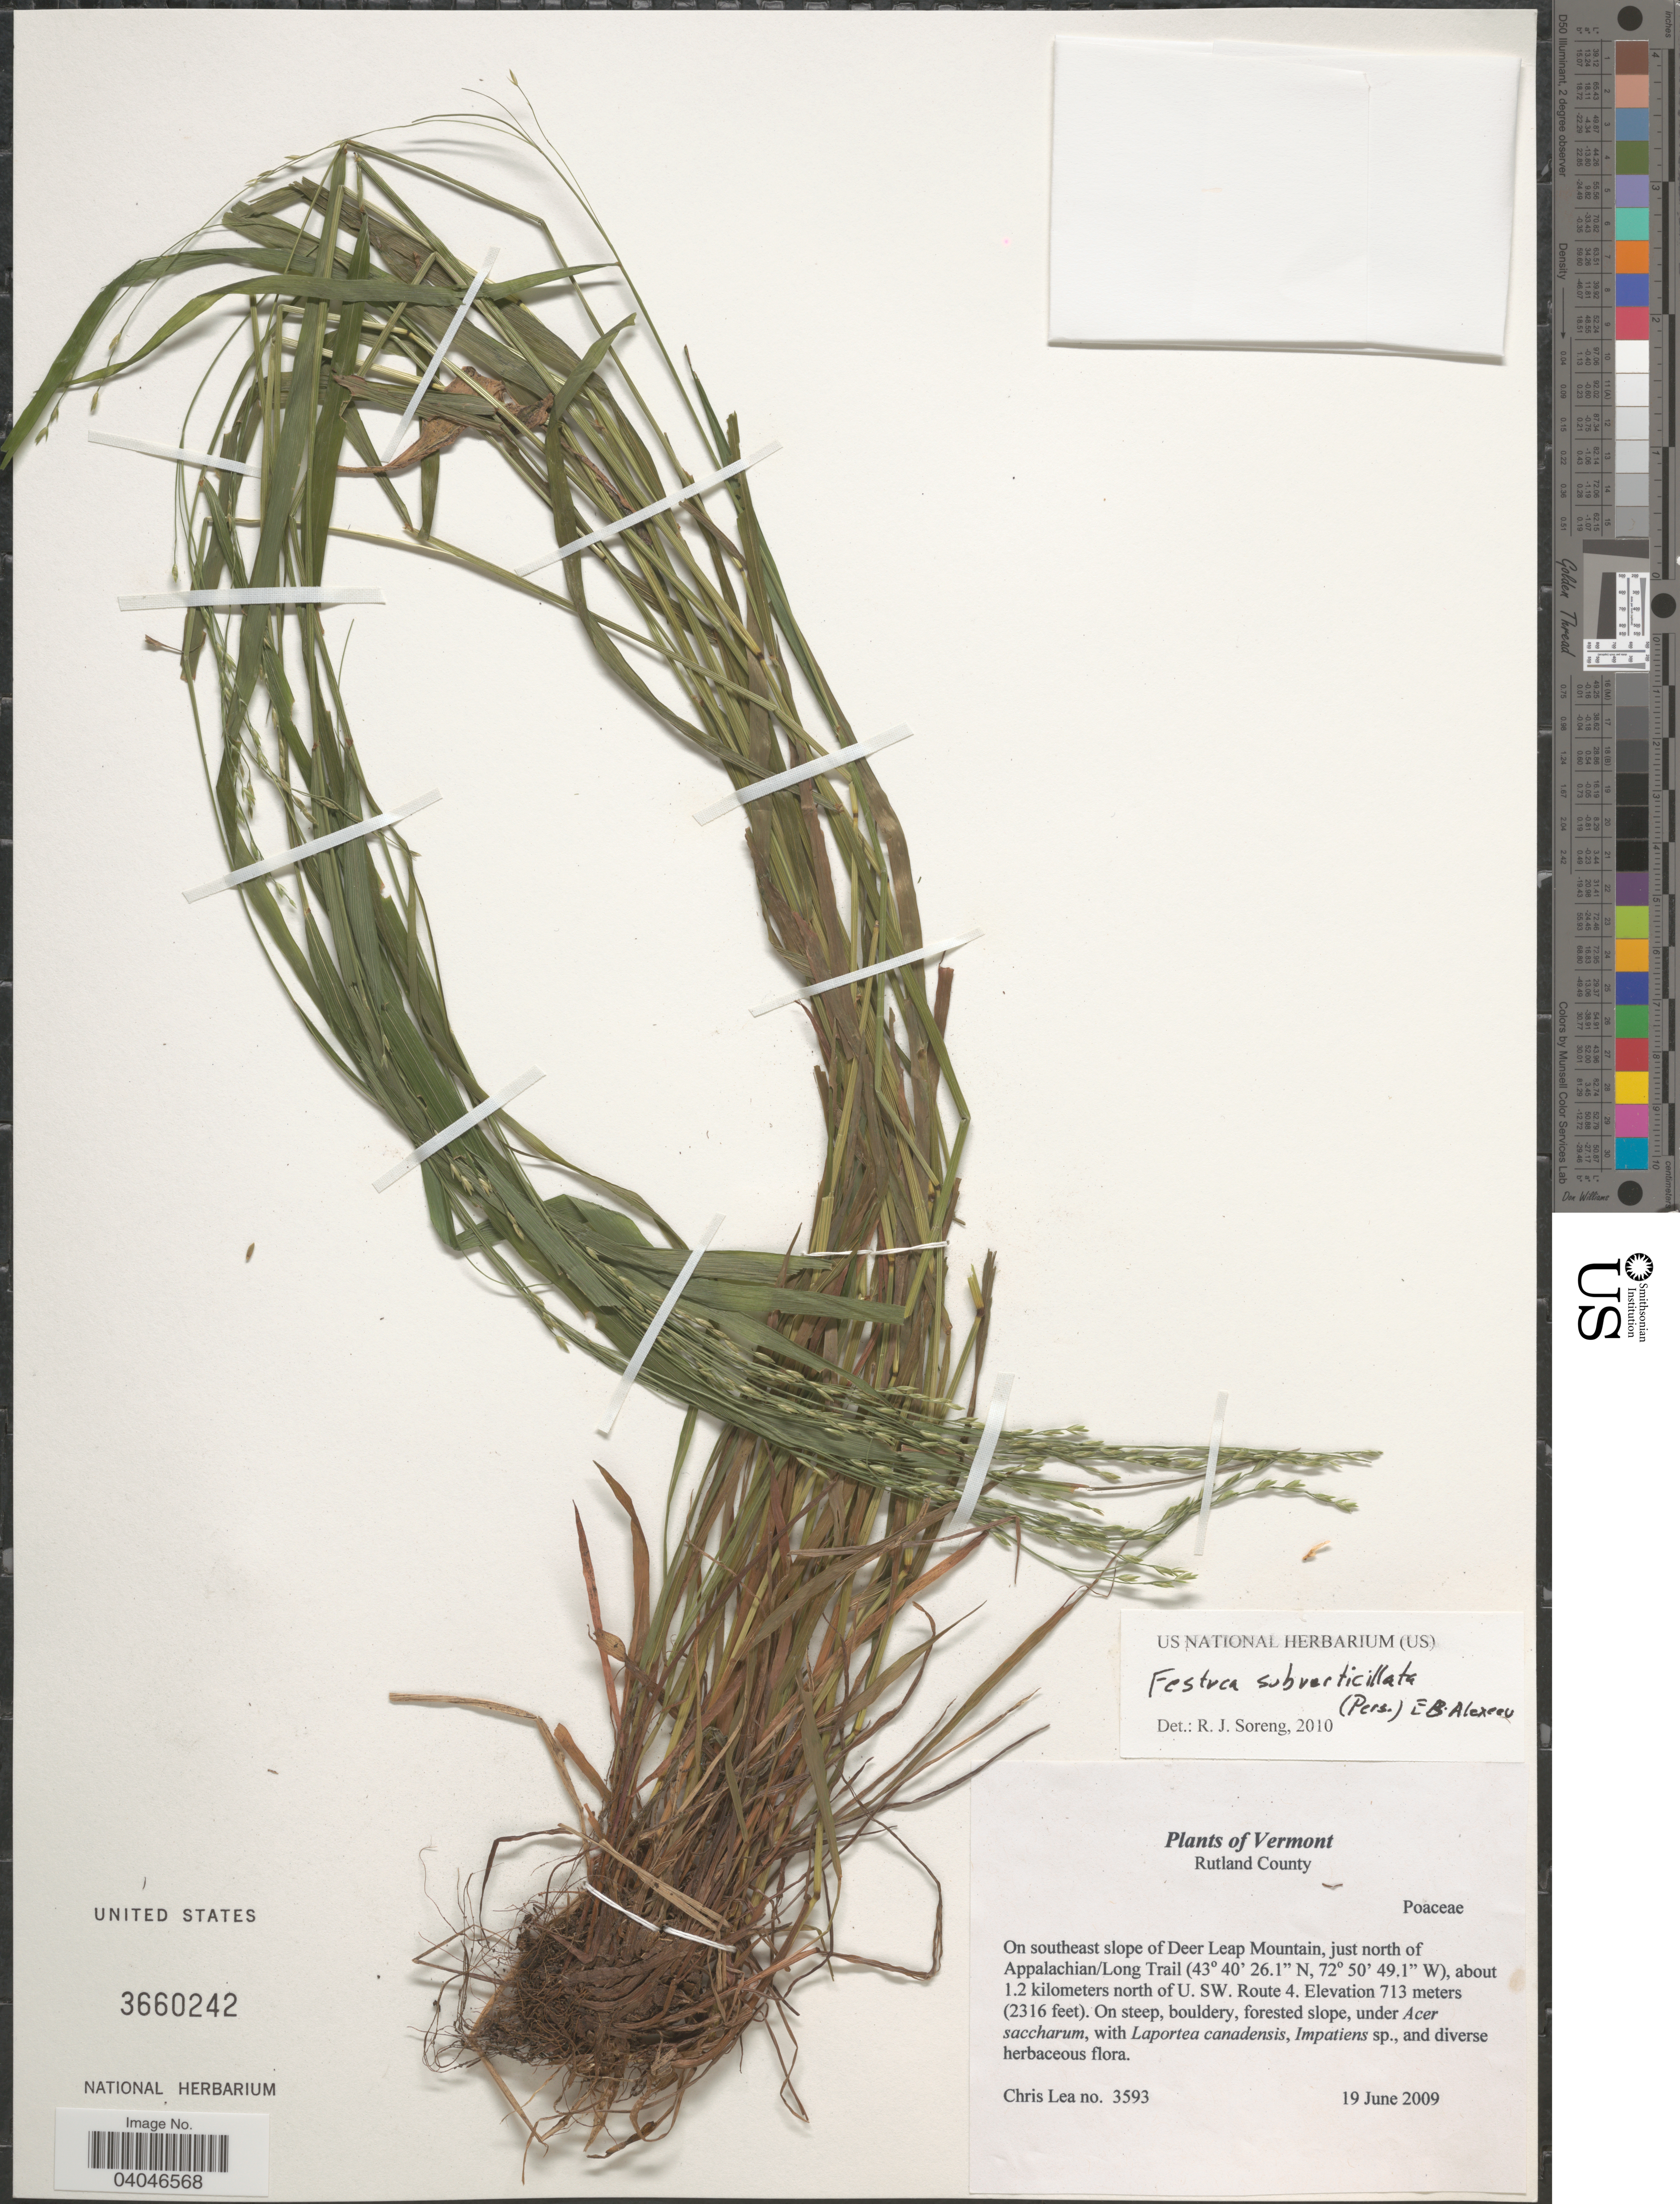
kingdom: Plantae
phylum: Tracheophyta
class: Liliopsida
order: Poales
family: Poaceae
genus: Festuca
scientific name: Festuca subverticillata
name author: (Pers.) E.B. Alexeev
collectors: C. Lea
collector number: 3593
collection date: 2009-06-19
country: United States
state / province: Vermont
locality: Rutland County. On southeast slope of Deer Leap Mountain, just north of Appalachian, about 1.2 kilometers north of U.SW. Route 4.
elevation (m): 713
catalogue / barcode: US 3660242